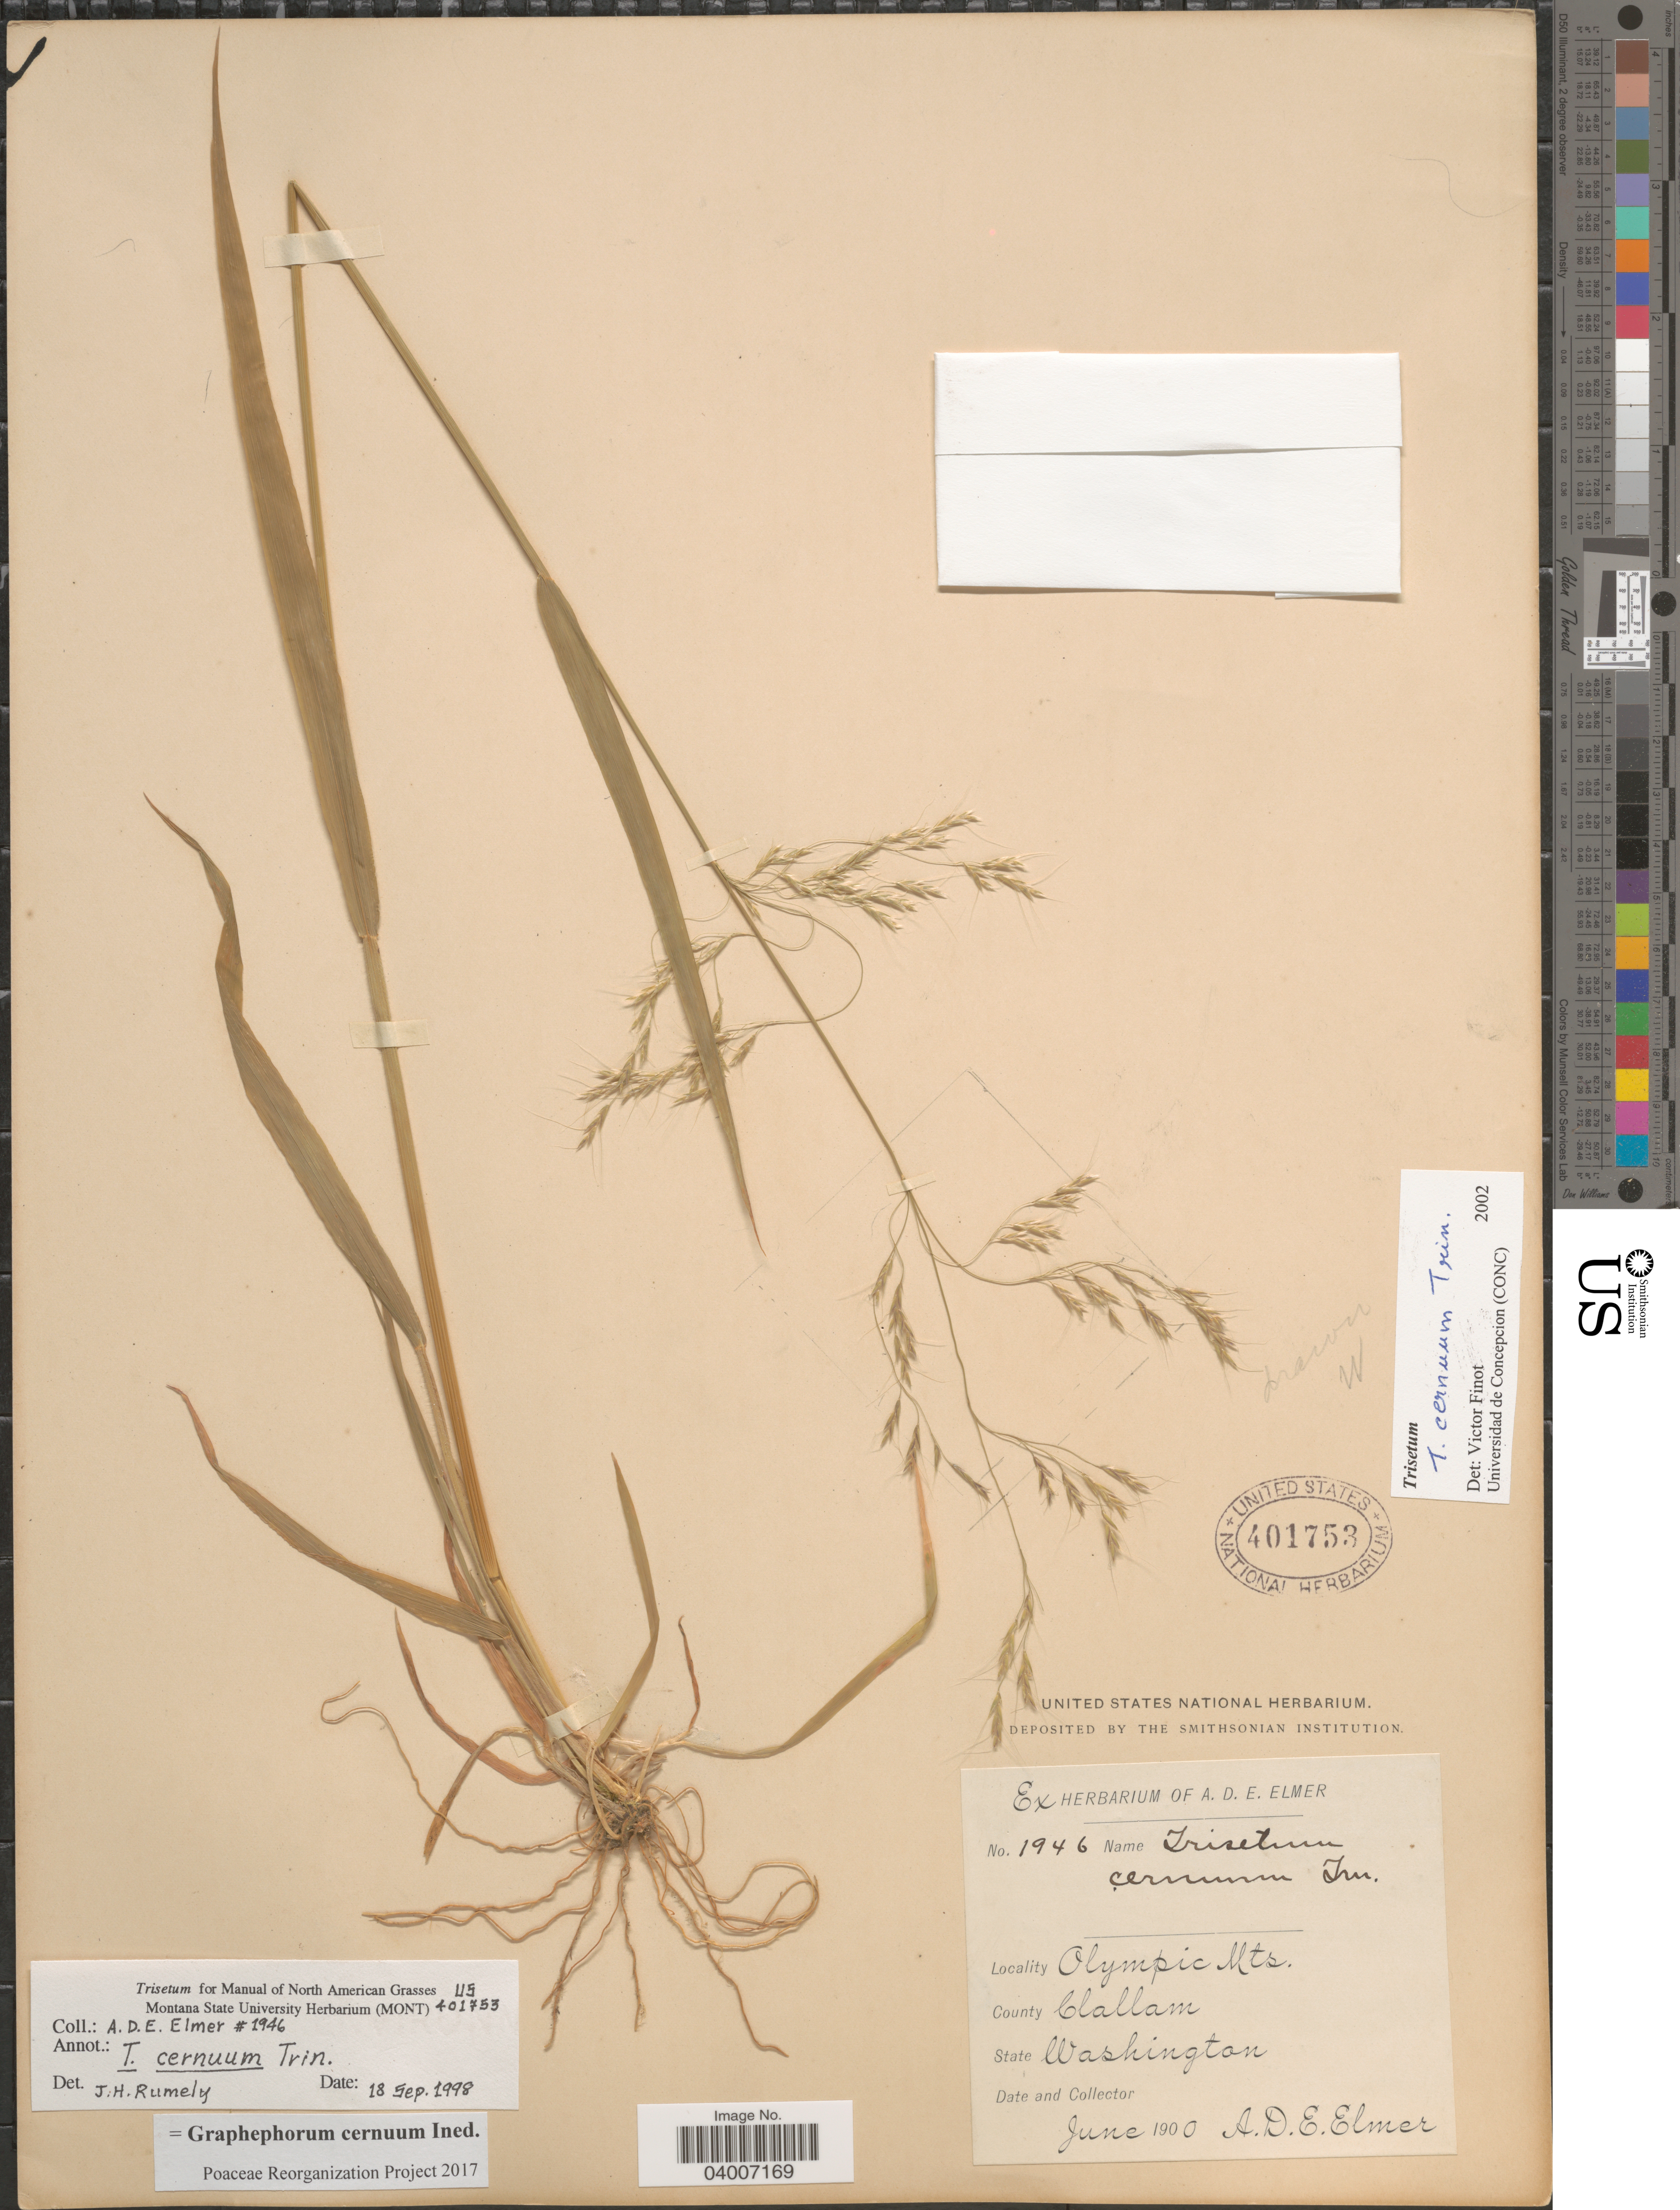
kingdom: Plantae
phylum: Tracheophyta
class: Liliopsida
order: Poales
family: Poaceae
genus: Graphephorum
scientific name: Graphephorum cernuum ined.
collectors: A. D. E. Elmer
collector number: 1946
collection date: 1900-06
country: United States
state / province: Washington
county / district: Clallam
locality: Olympic Mts. County Clallam.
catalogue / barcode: US 401753